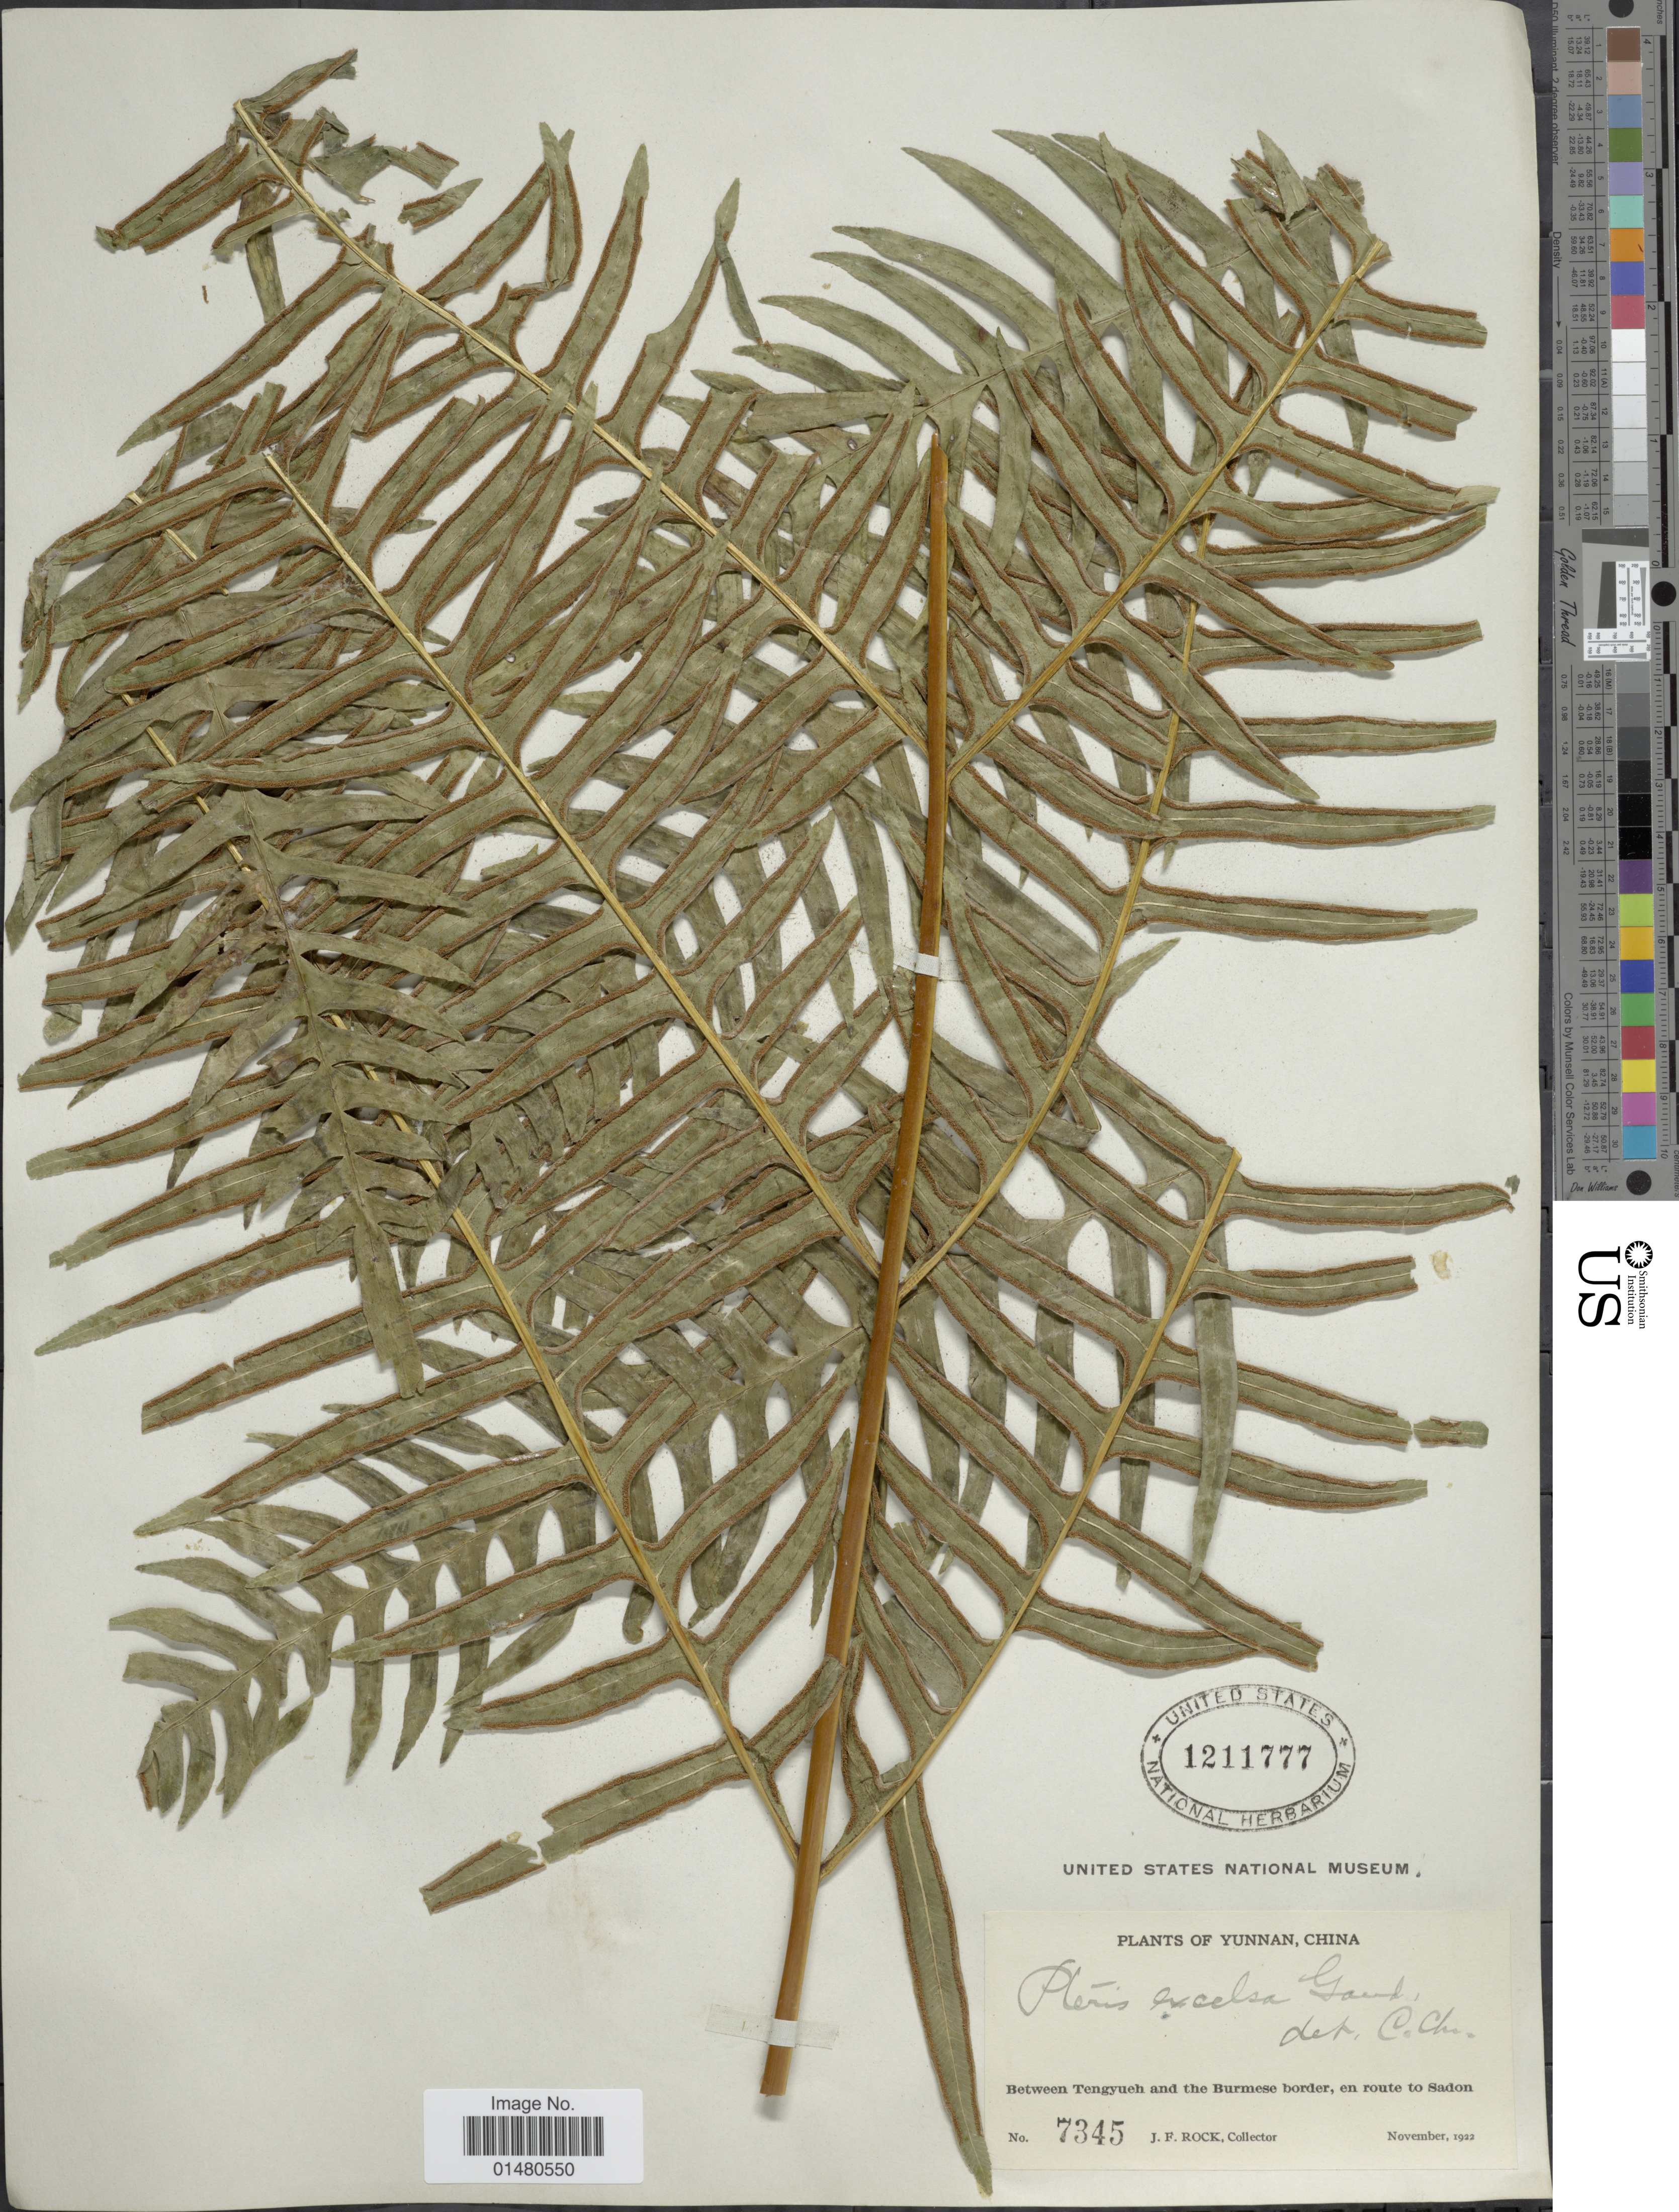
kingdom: Plantae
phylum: Tracheophyta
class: Polypodiopsida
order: Polypodiales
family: Pteridaceae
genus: Pteris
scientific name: Pteris excelsa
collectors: J. Rock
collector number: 7345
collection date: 1922-11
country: China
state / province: Yunnan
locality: Between Tengyueh and the Burmese border, en route to Sadon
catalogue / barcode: US 1211777